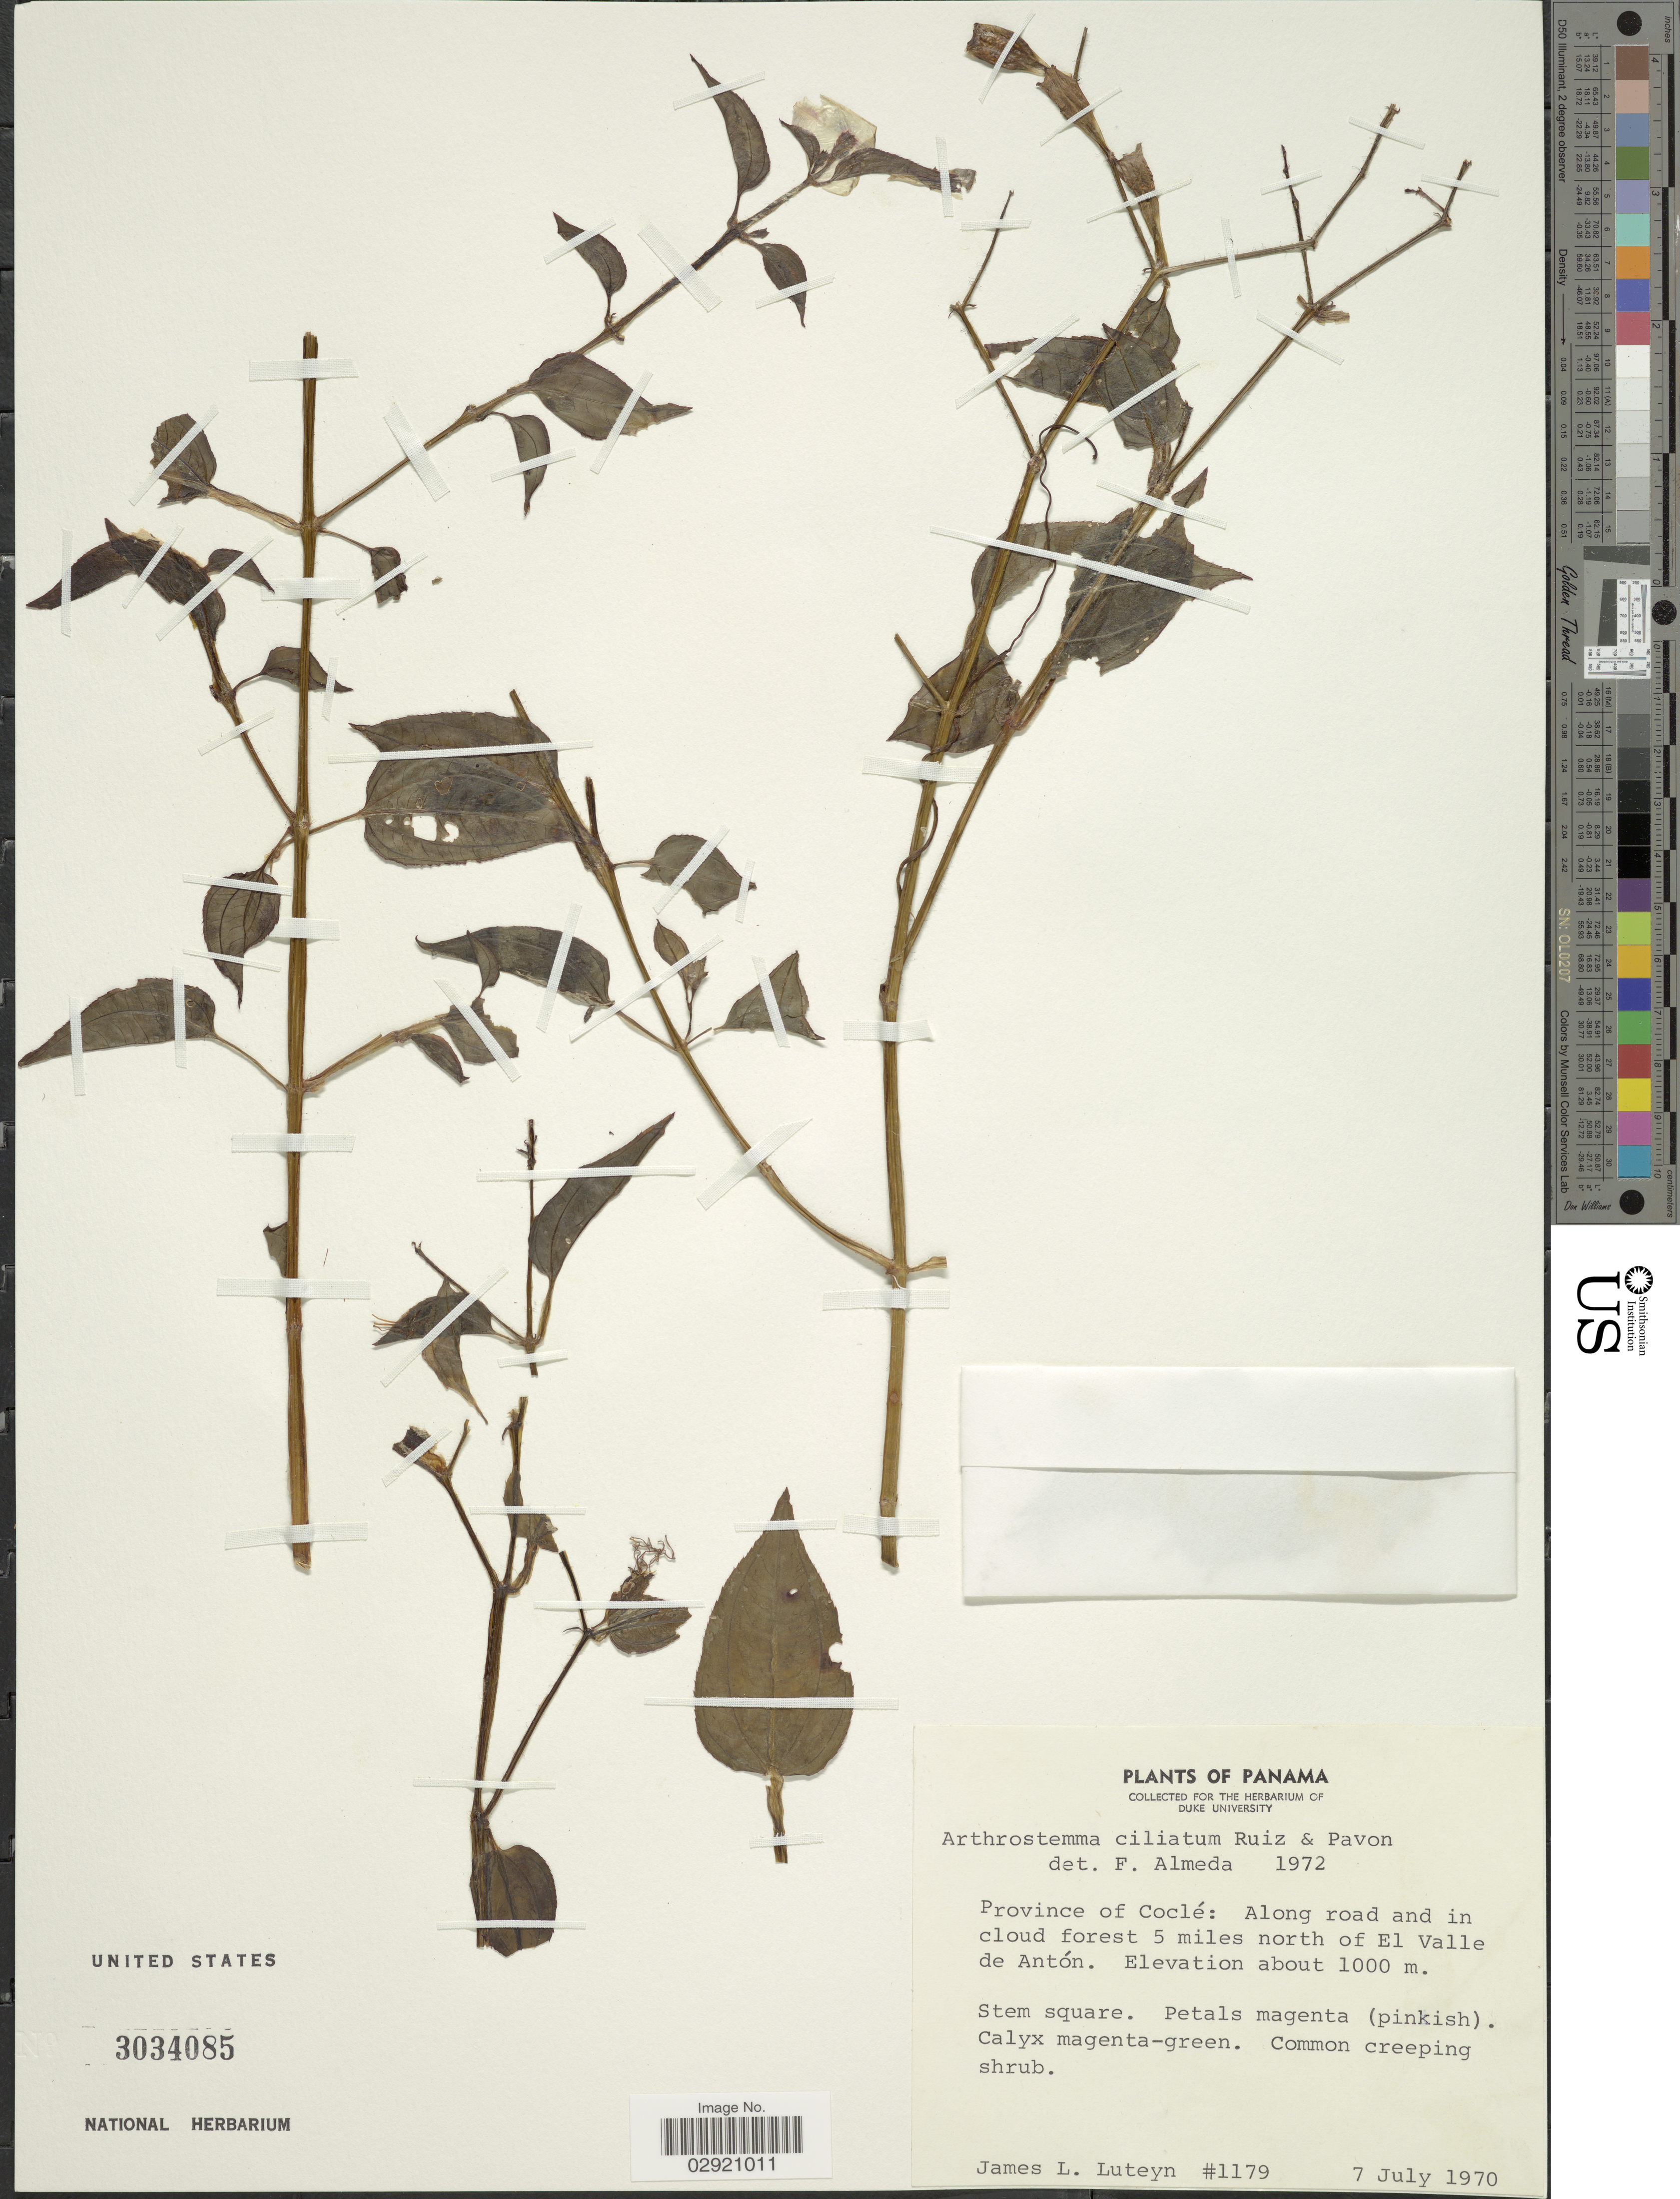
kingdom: Plantae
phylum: Tracheophyta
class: Magnoliopsida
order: Myrtales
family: Melastomataceae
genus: Arthrostemma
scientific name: Arthrostemma ciliatum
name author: Pav. ex D. Don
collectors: J. Luteyn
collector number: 1179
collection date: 1970-07-07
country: Panama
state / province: Coclé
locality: Along road and in cloud forest 5 miles north of El Valle de Antón.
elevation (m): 1000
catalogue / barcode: US 3034085